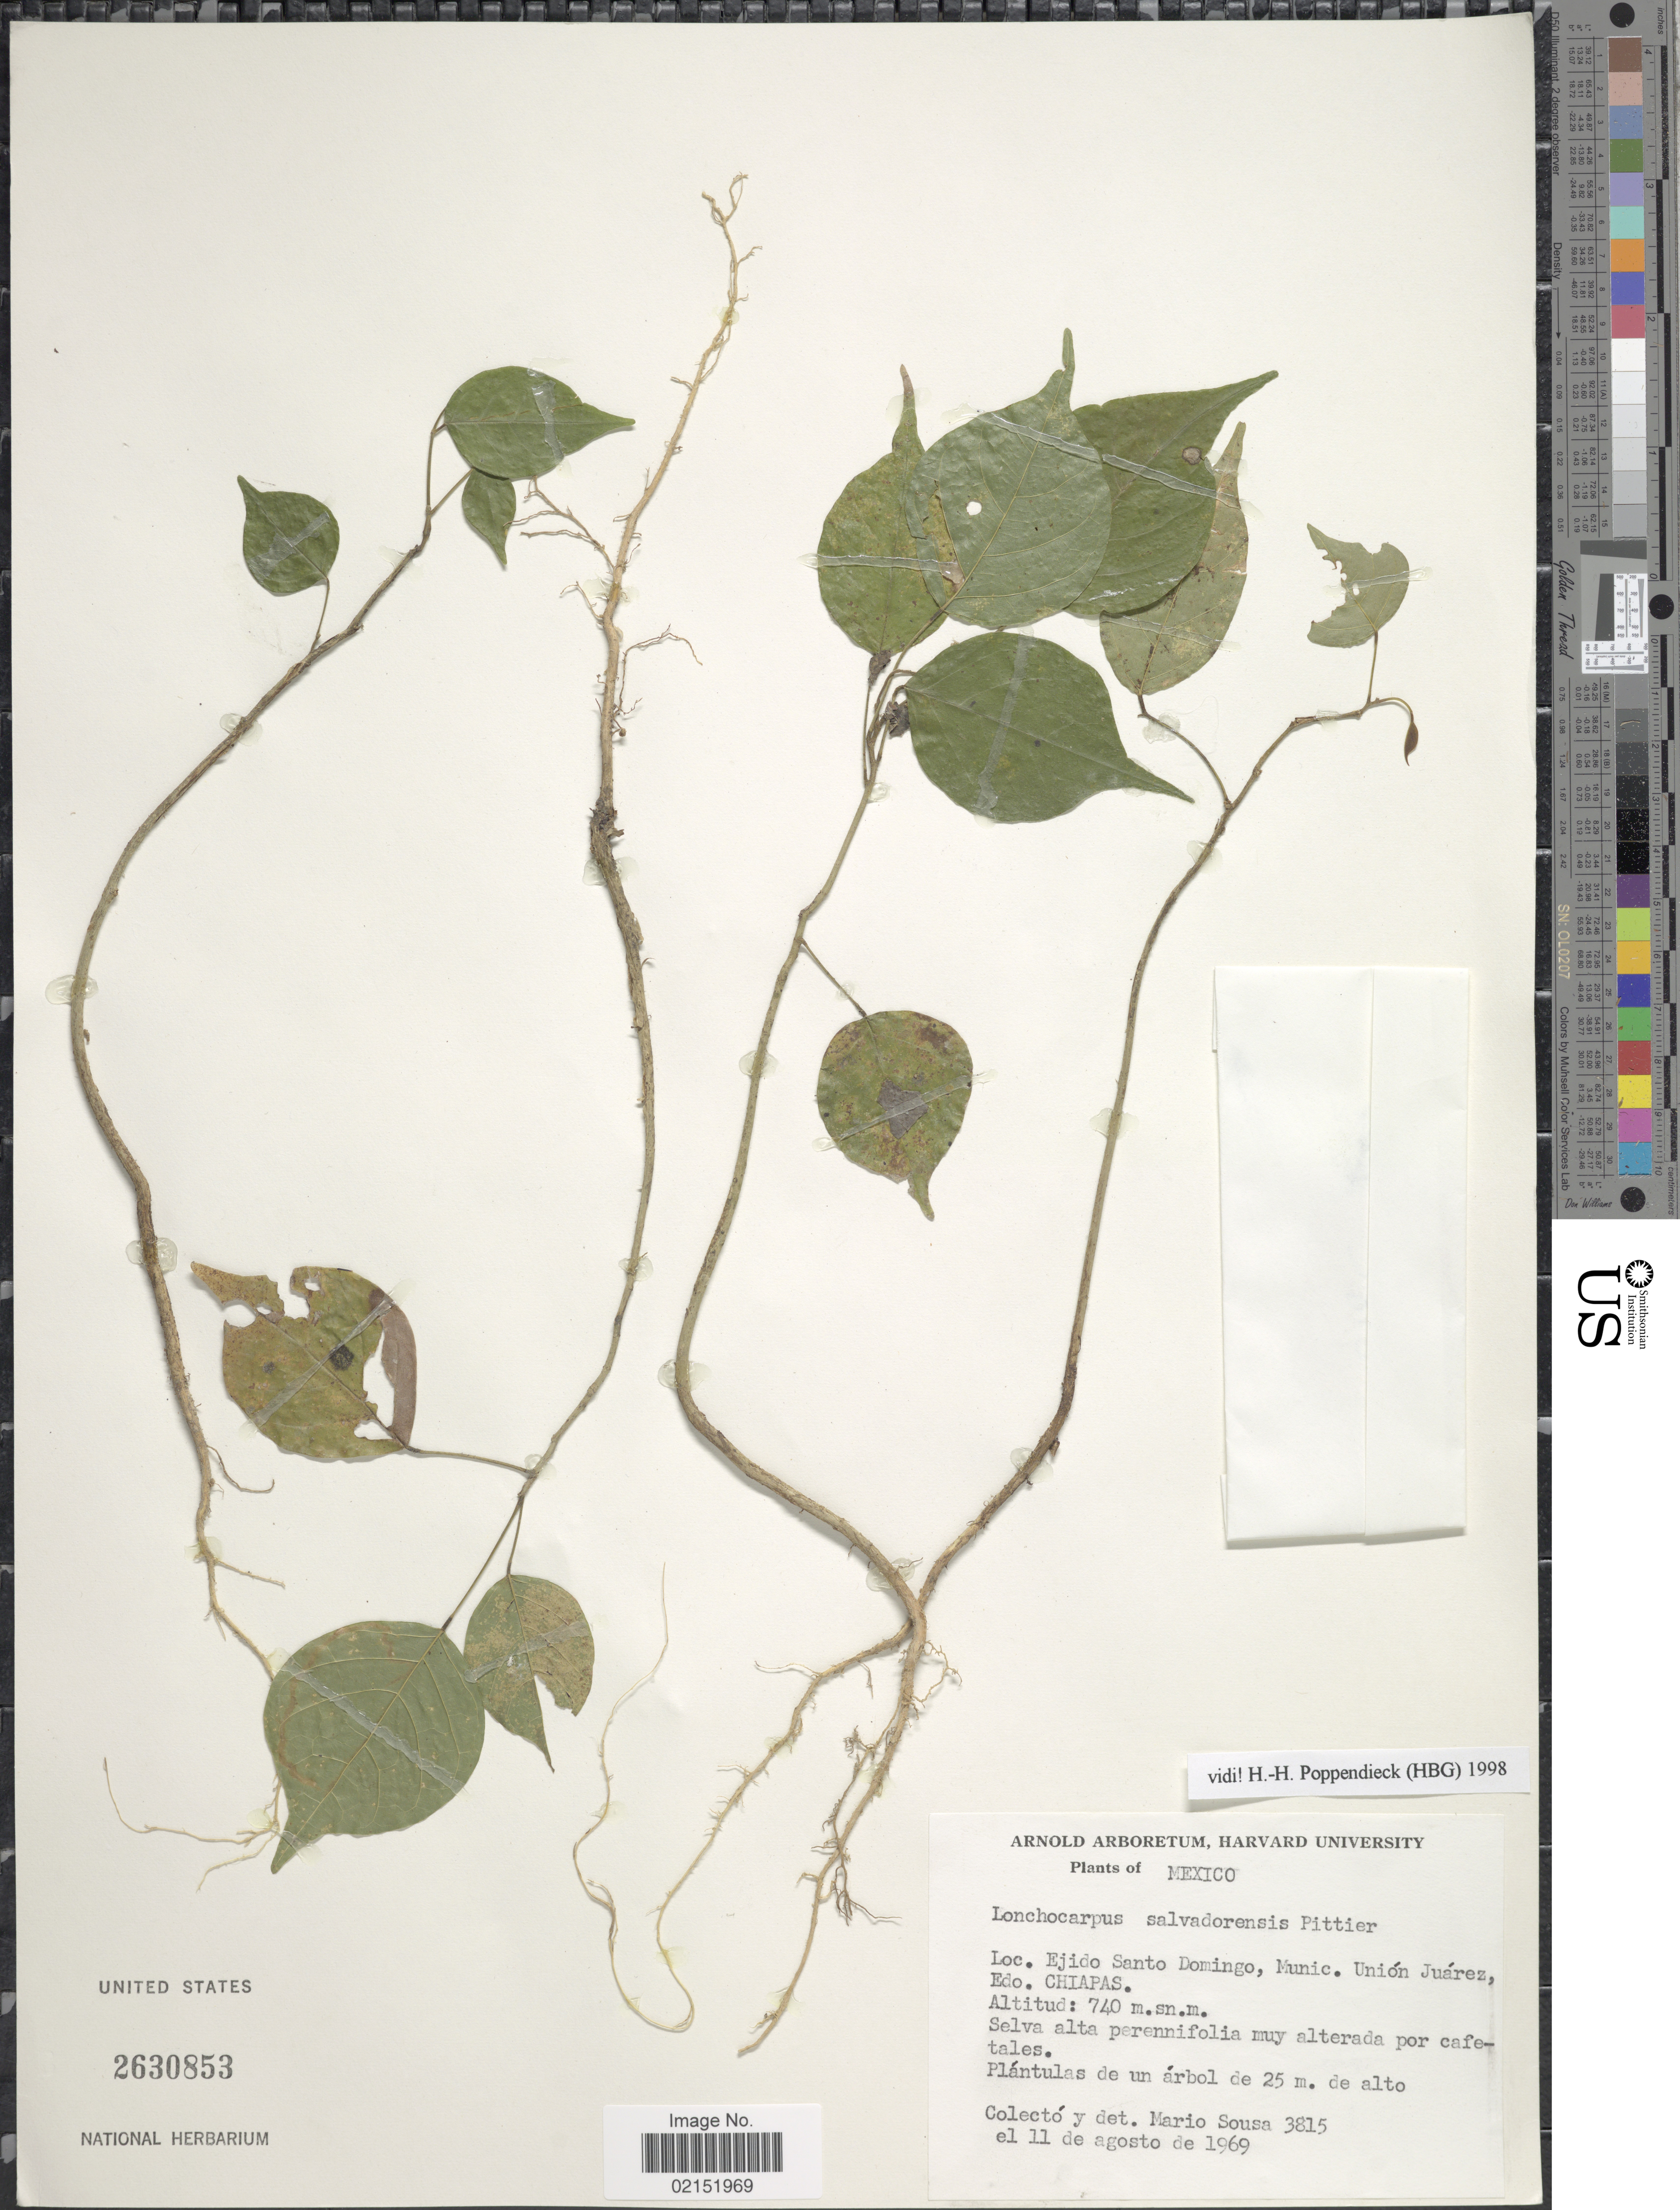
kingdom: Plantae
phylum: Tracheophyta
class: Magnoliopsida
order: Fabales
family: Fabaceae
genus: Lonchocarpus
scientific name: Lonchocarpus salvadorensis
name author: Pittier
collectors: M. Sousa S.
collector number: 3815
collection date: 1969-08-11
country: Mexico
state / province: Chiapas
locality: Ejido Santo Domingo, Munic. Union Juarez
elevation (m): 740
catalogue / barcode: US 2630853